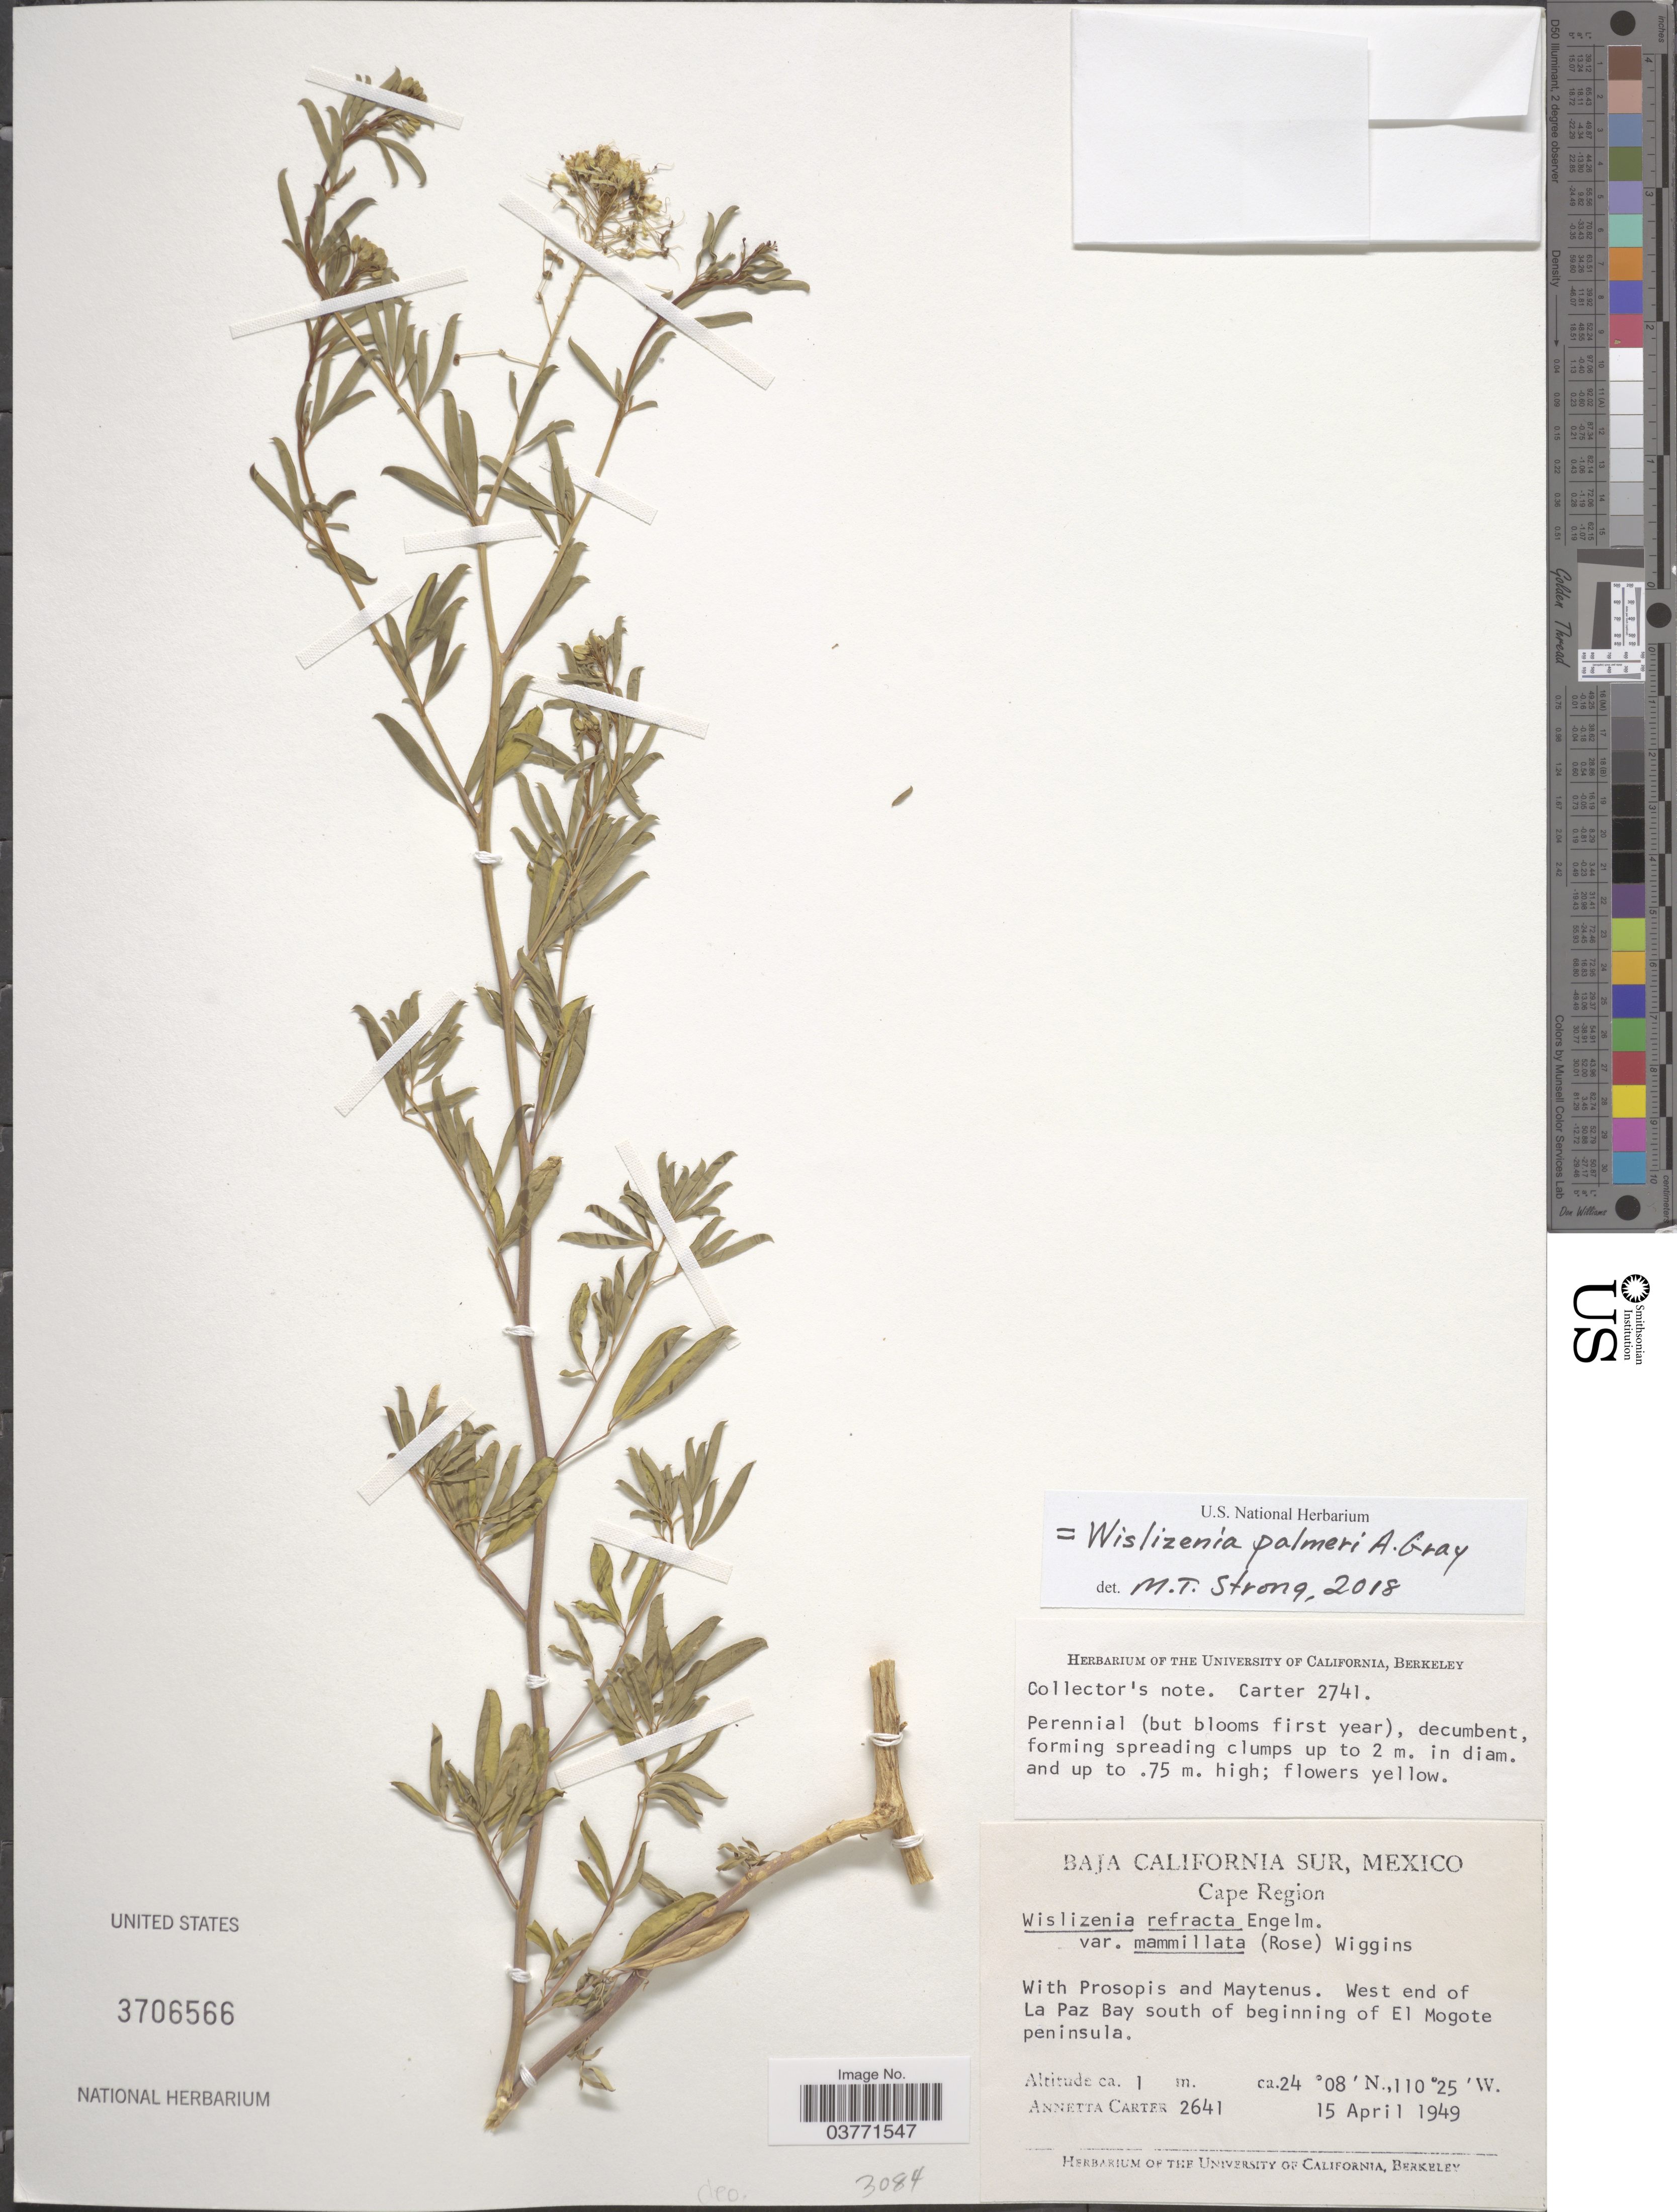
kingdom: Plantae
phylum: Tracheophyta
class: Magnoliopsida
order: Brassicales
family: Cleomaceae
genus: Cleomella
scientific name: Cleomella palmeri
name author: (A. Gray) J.C. Hall & Roalson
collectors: A. Carter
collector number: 2641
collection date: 1949-04-15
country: Mexico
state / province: Baja California Sur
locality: Cape Region. West end of La Paz bay south of beginning of El Mogote peninsula.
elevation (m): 1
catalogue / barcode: US 3706566